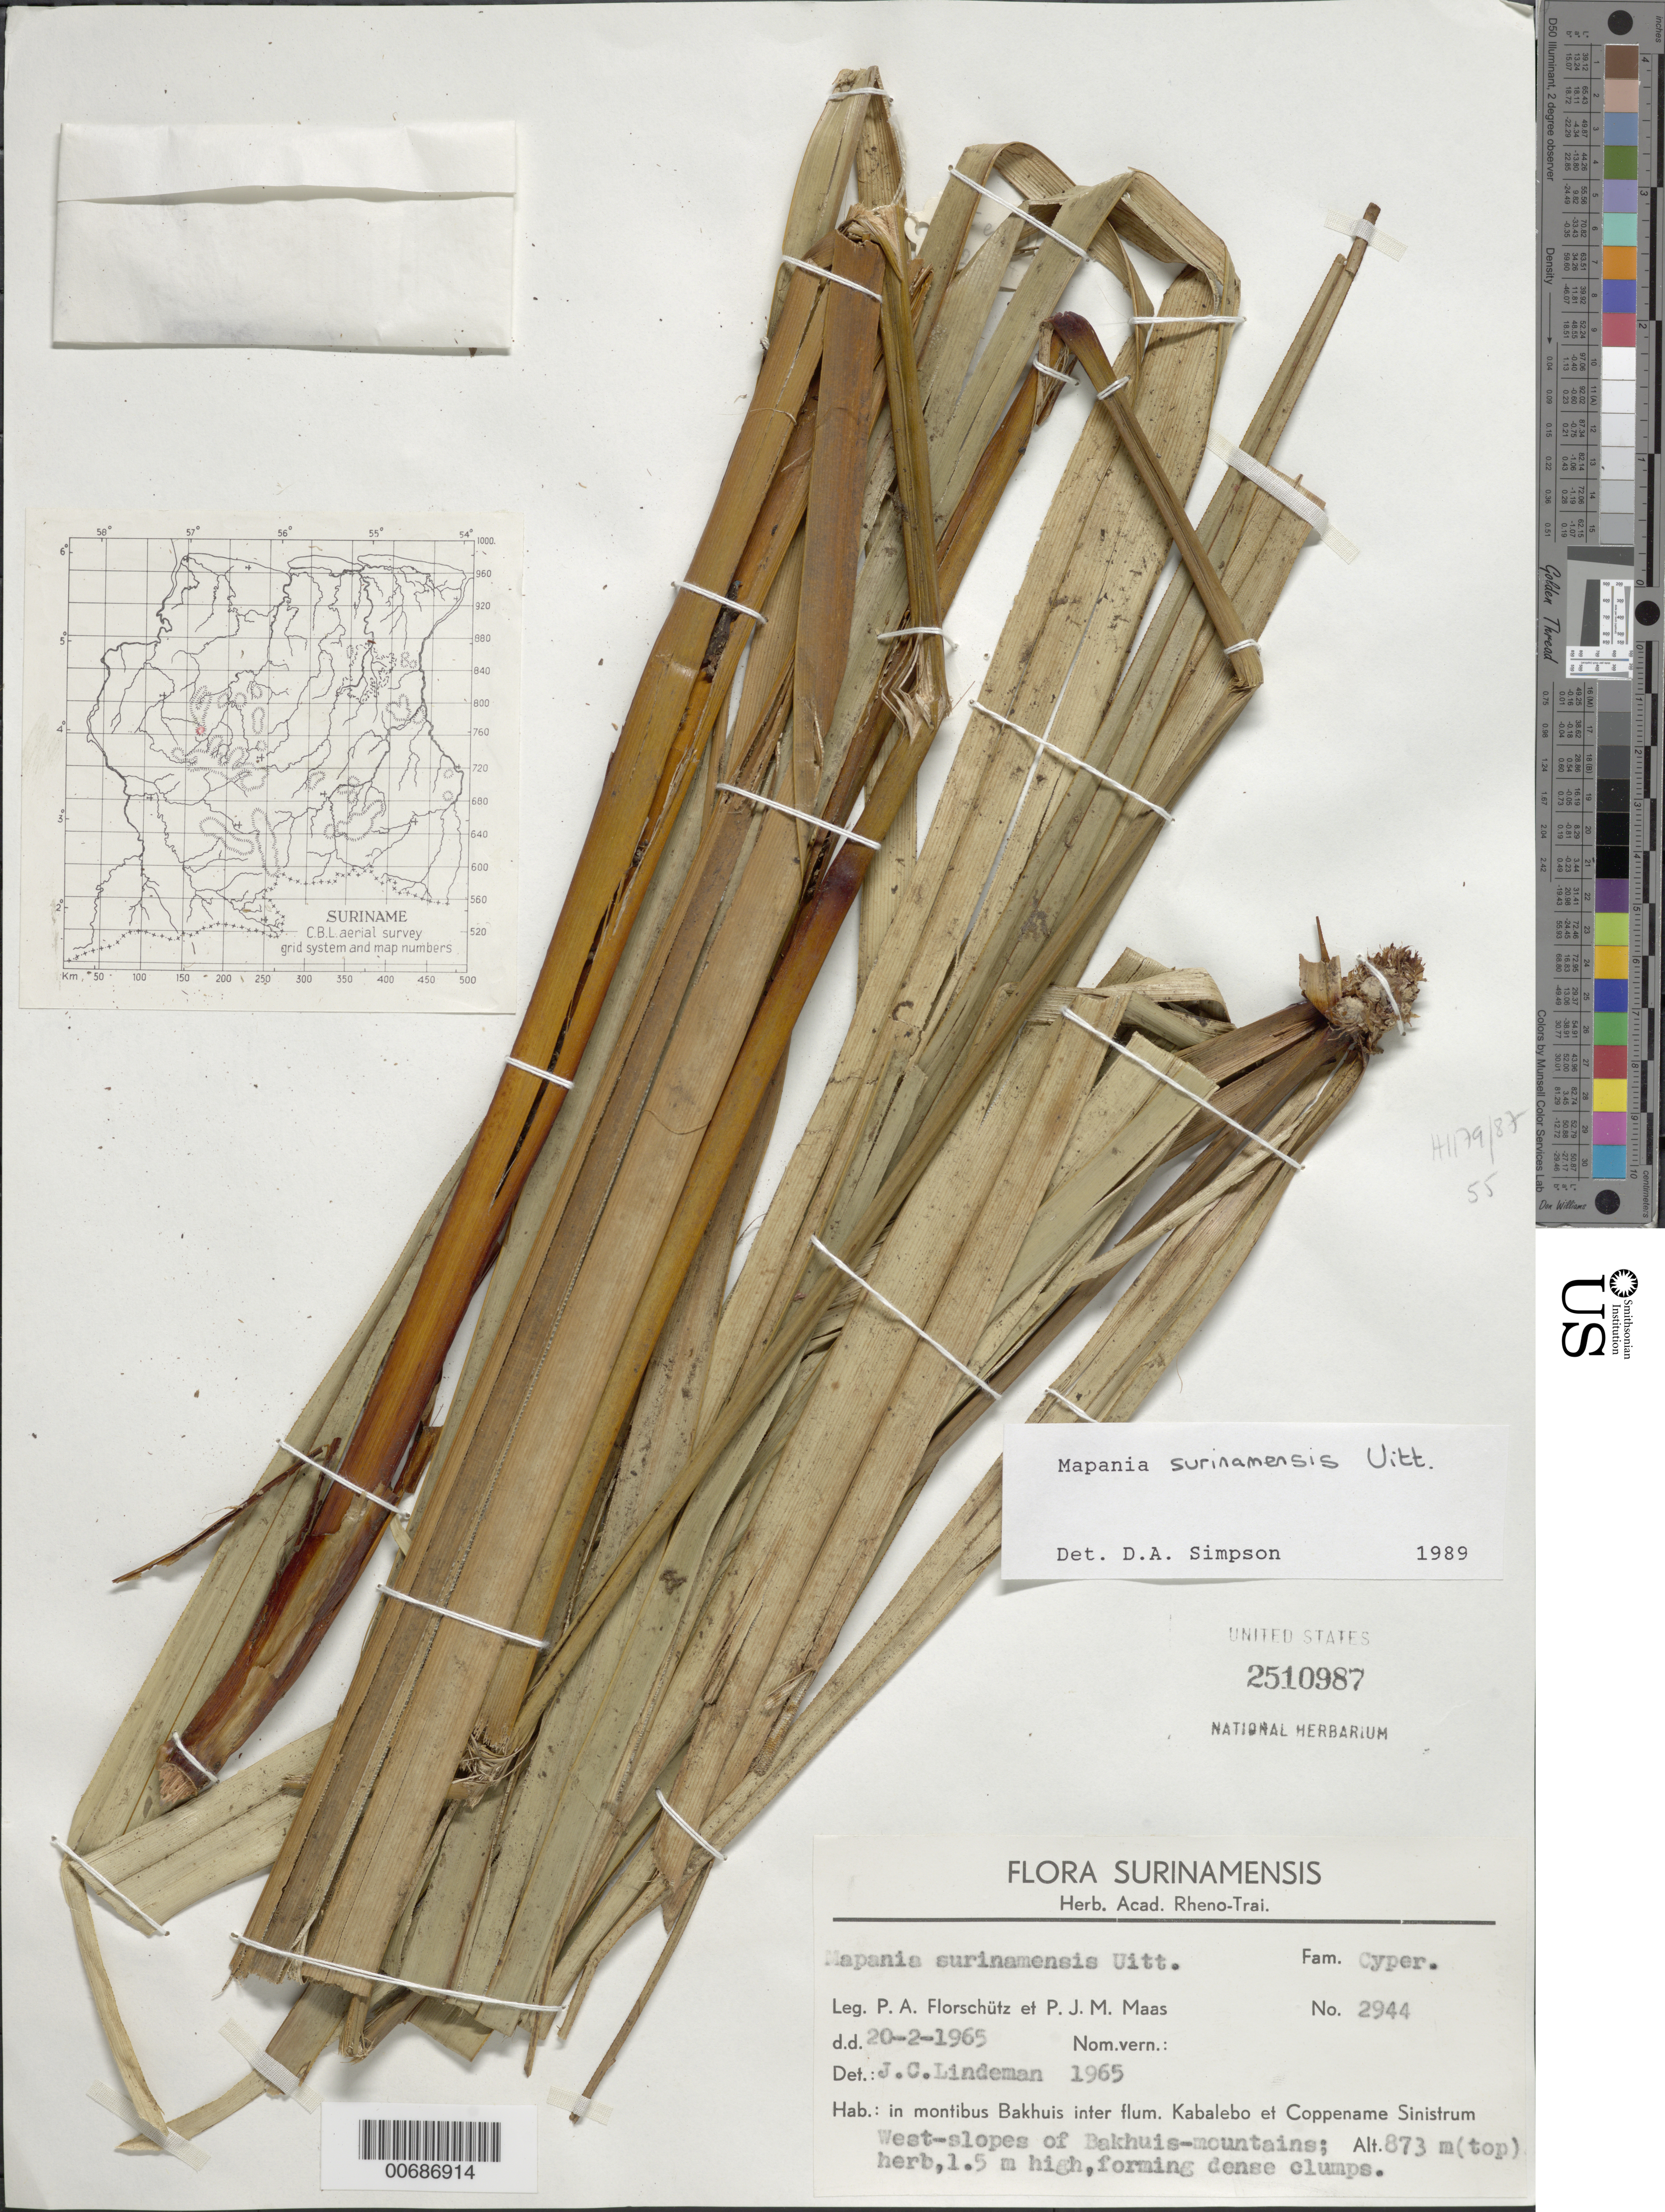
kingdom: Plantae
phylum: Tracheophyta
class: Liliopsida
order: Poales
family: Cyperaceae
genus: Mapania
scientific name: Mapania surinamensis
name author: Uittien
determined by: Simpson, D. A.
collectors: P. Florschütz & P. Maas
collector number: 2944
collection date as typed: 20-Feb-65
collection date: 1965-02-20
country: Suriname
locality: Mont Bakhuis, betw. Kabalebo & Coppename Rivers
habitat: In montibus Bakhuis inter flum. Kabalebo et Coppename Sinistrum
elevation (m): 873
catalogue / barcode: US 2510987